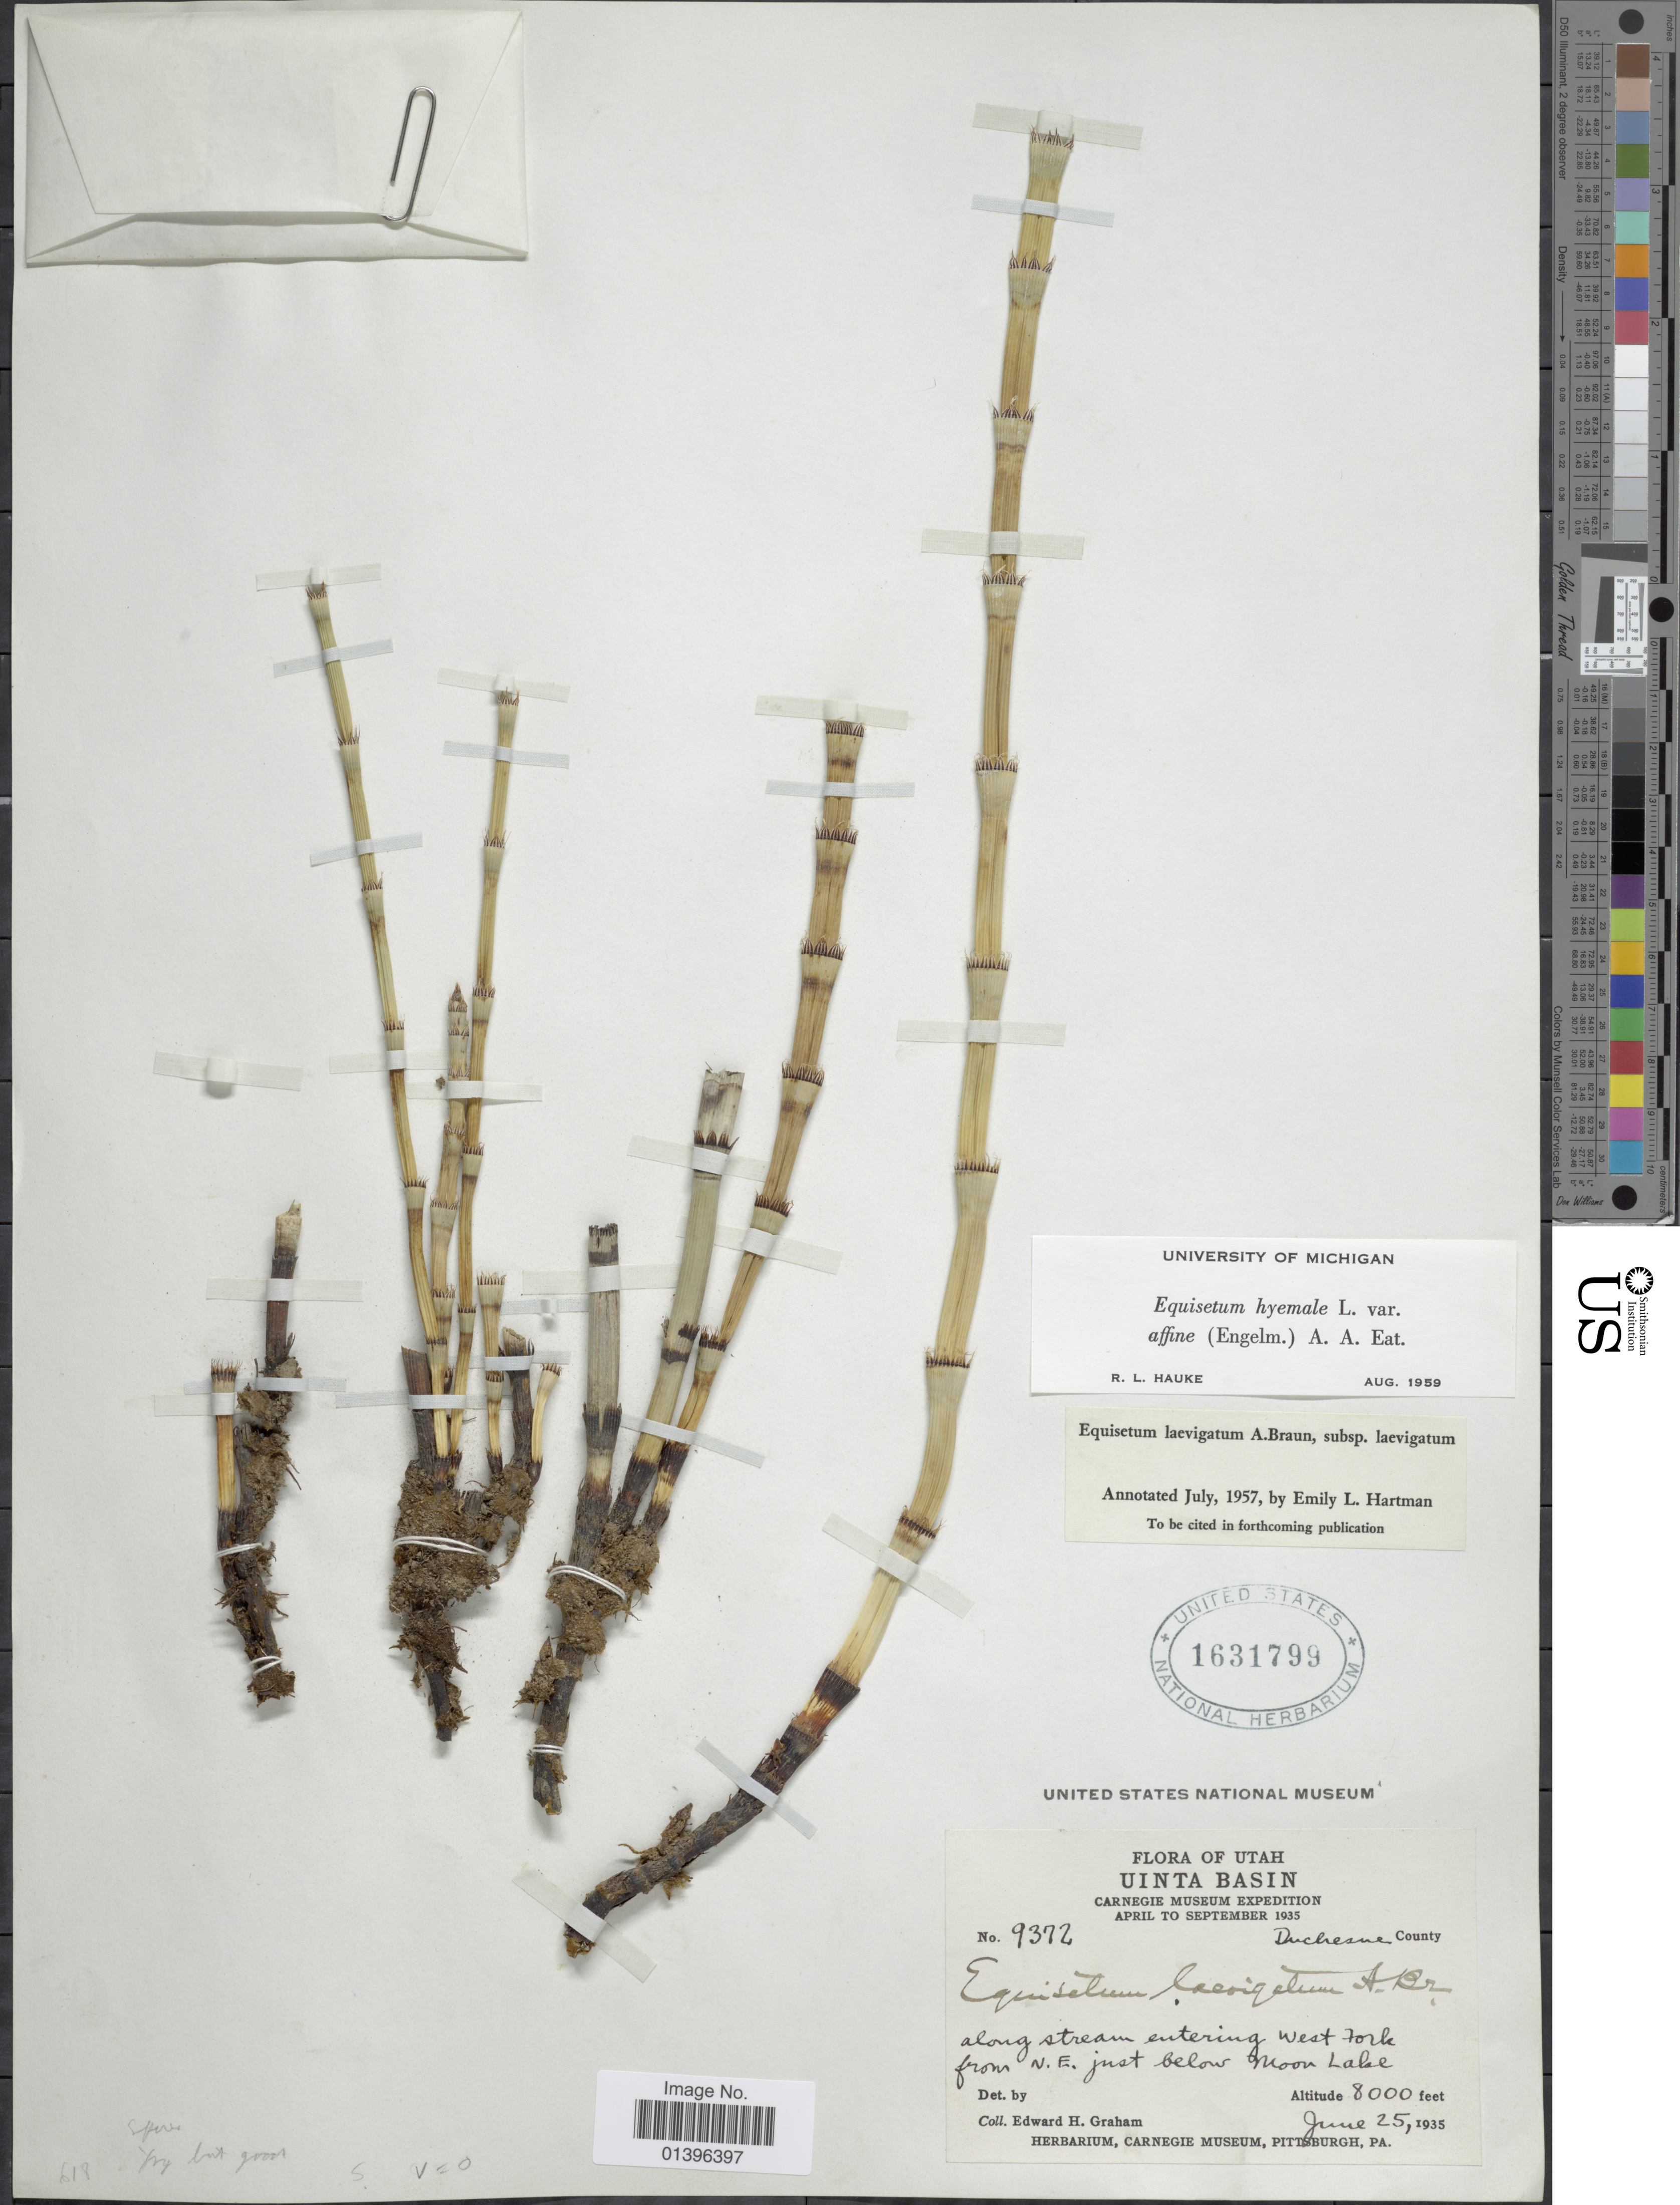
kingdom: Plantae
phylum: Tracheophyta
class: Polypodiopsida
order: Equisetales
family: Equisetaceae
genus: Equisetum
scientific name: Equisetum hyemale var. affine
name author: (Engelm.) A.A. Eaton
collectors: E. H. Graham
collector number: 9372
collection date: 1935-06-25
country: United States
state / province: Utah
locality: Uinta Basin, Duchesne County. Along stream entering West Fork from N.E. just below Moon Lake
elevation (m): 2438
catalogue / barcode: US 1631799